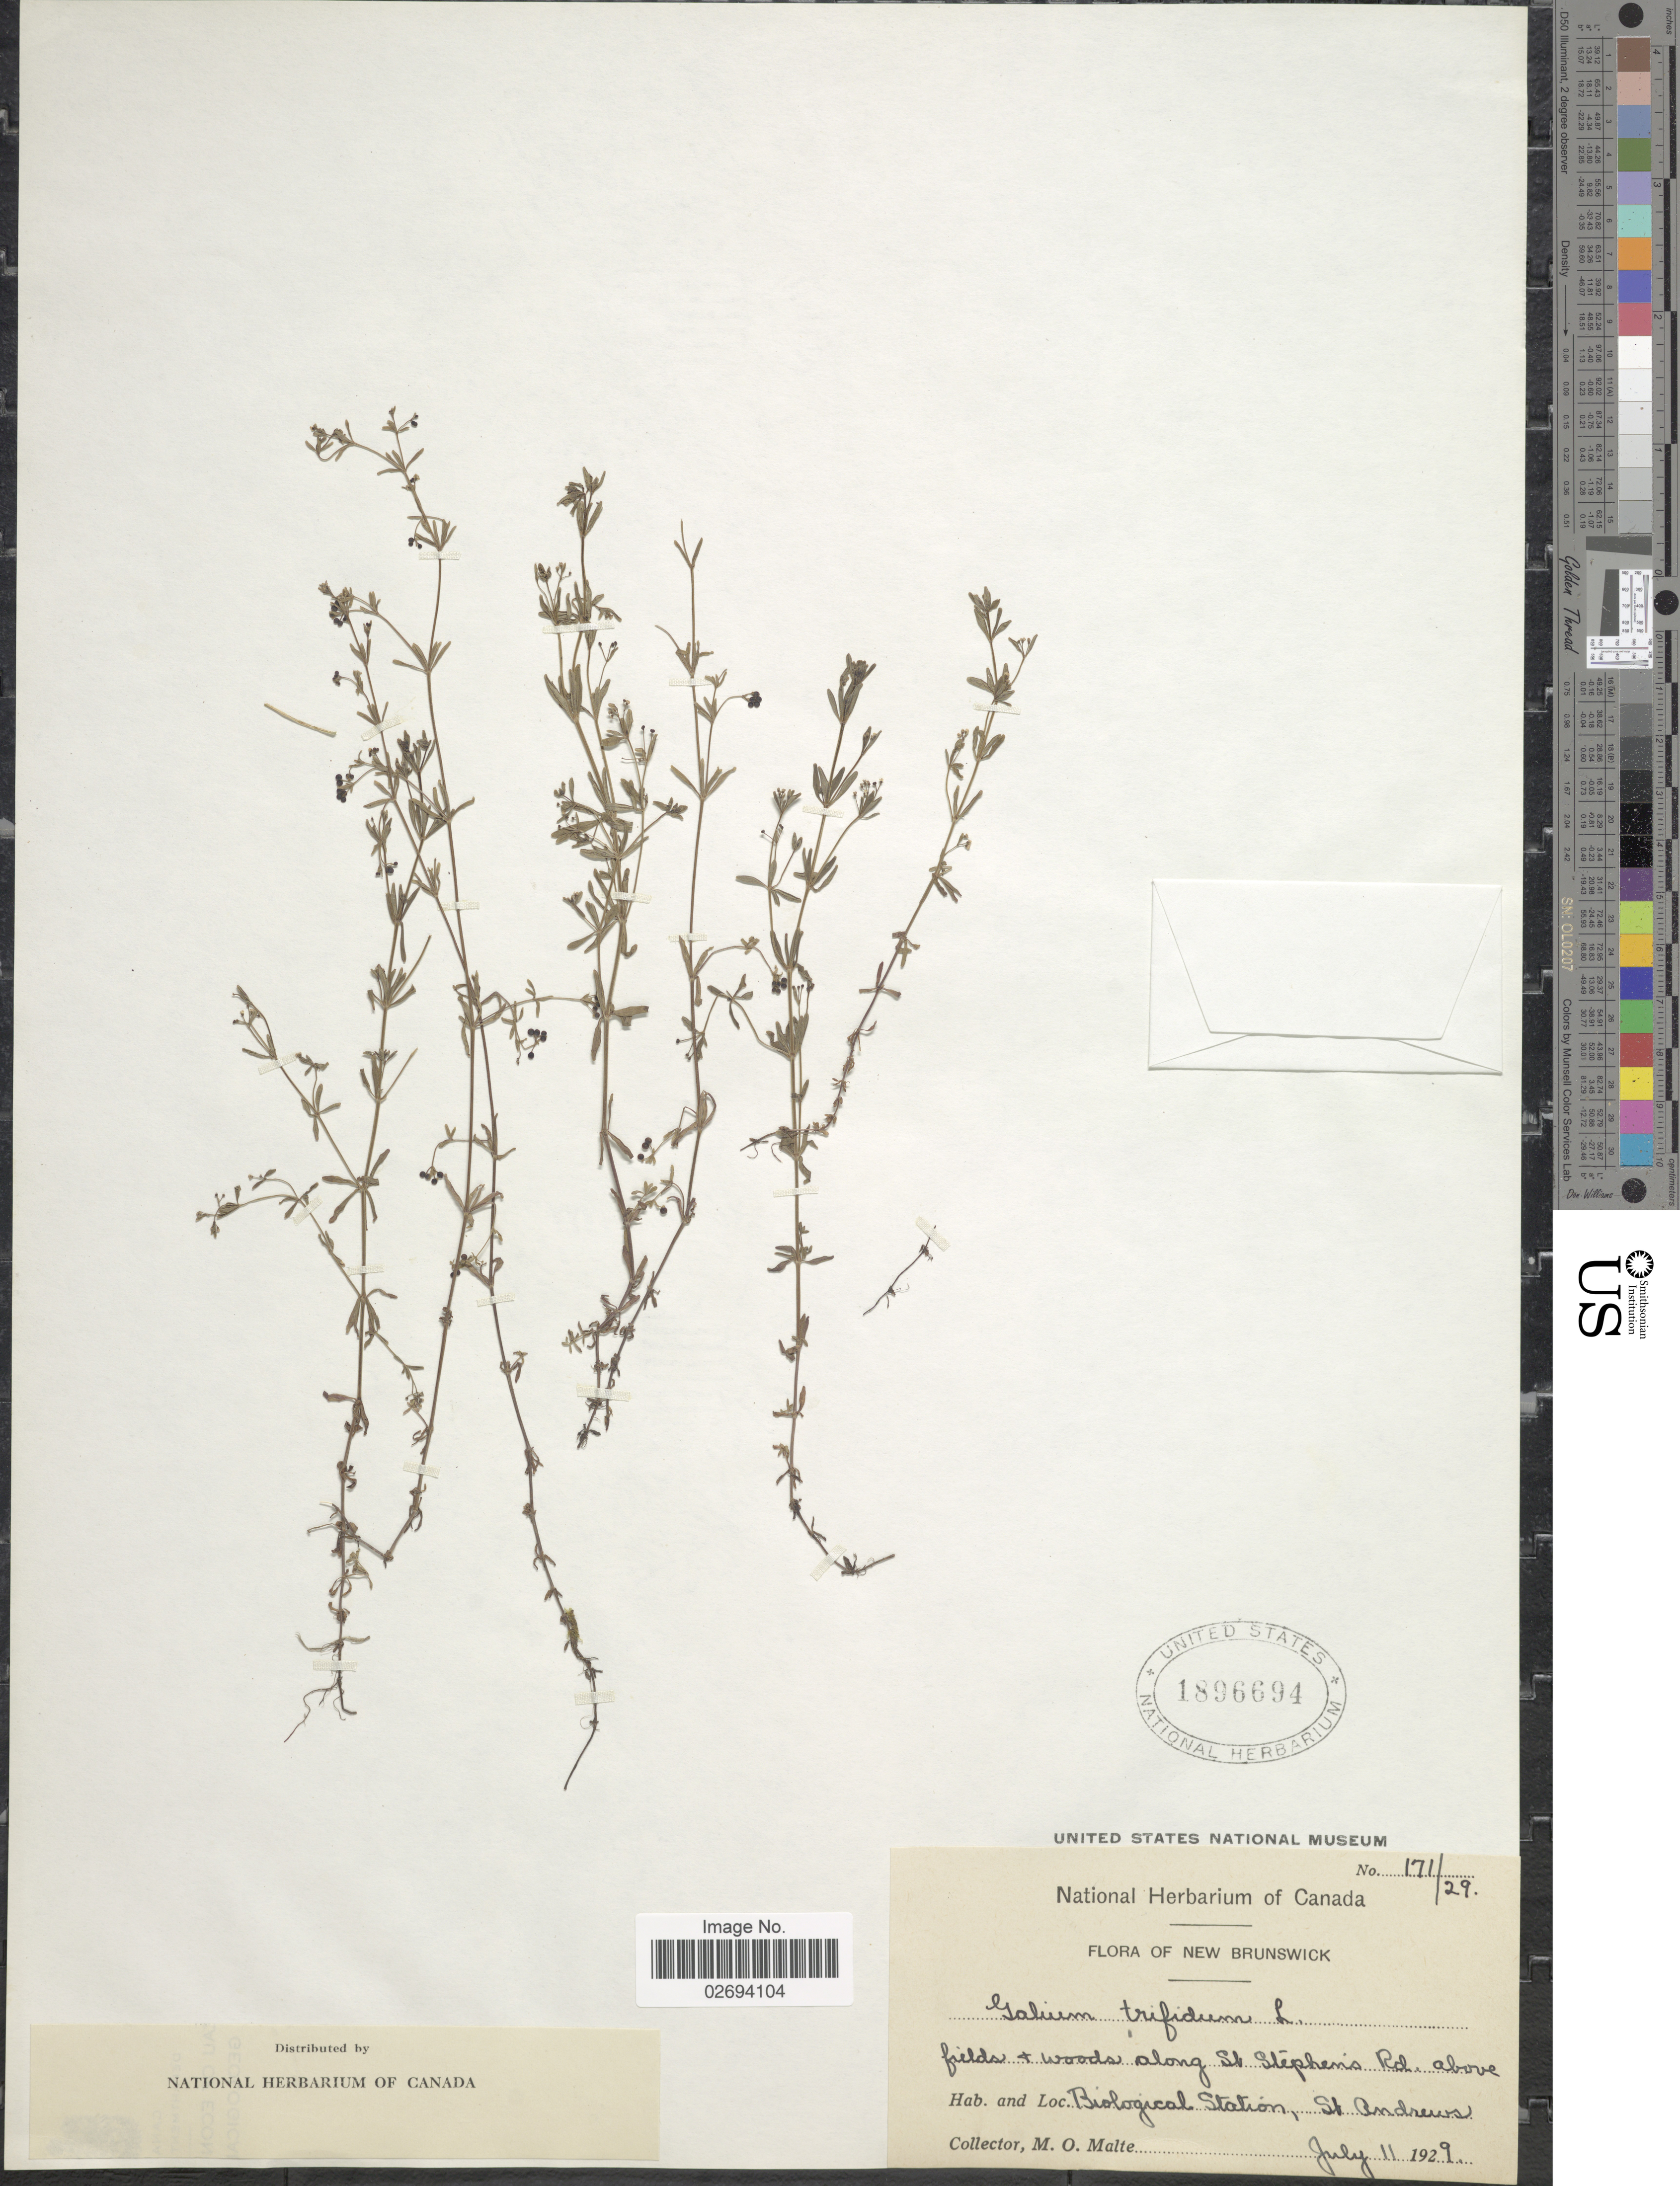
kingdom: Plantae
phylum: Tracheophyta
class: Magnoliopsida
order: Gentianales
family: Rubiaceae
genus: Galium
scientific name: Galium trifidum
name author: L.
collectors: M. O. Malte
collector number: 171/29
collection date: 1929-07-11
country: Canada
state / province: New Brunswick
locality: Bilogical Station, St. Andrews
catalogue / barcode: US 1896694